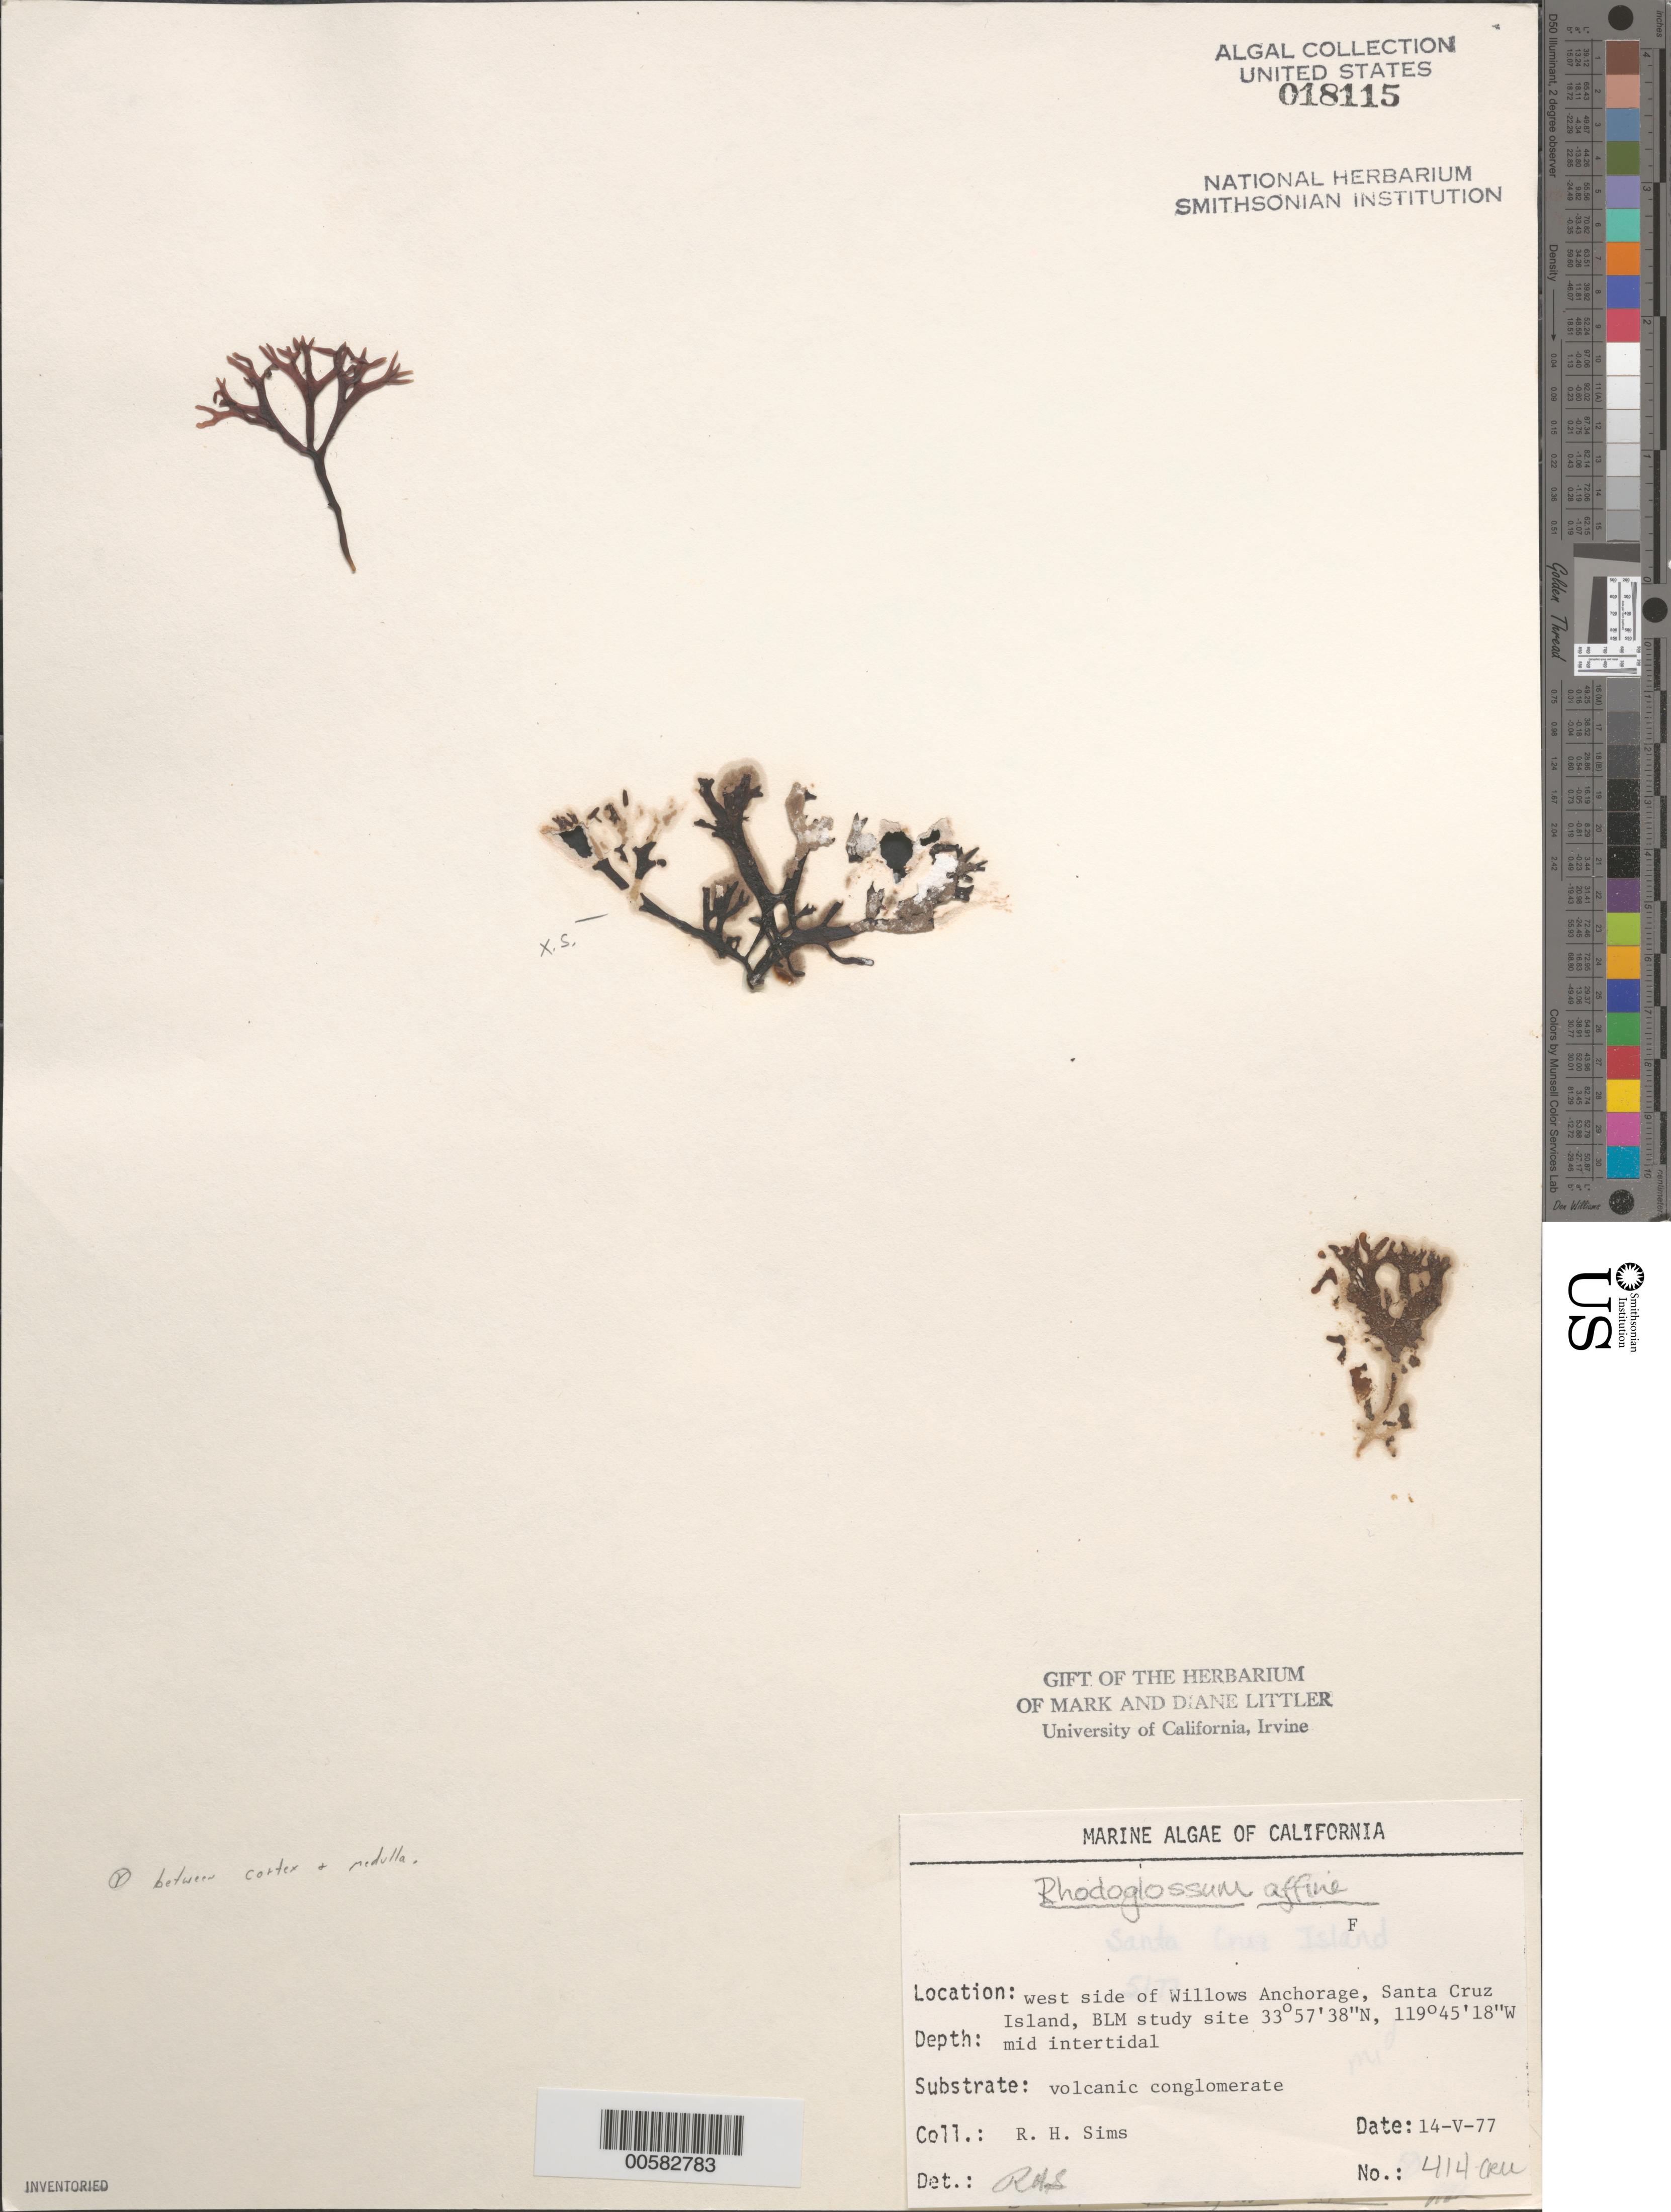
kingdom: Plantae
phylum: Rhodophyta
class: Florideophyceae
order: Gigartinales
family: Gigartinaceae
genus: Mazzaella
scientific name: Mazzaella affinis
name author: (Harvey) Fredericq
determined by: Algae name updating Project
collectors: R. H. Sims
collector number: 414-cru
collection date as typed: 14 May 1977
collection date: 1977-05-14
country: United States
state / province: California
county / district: Santa Barbara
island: Santa Cruz Island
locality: Willows Anchorage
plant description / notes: BLM-SOCALBIGHT Rocky Intertidal Survey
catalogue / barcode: US 18115